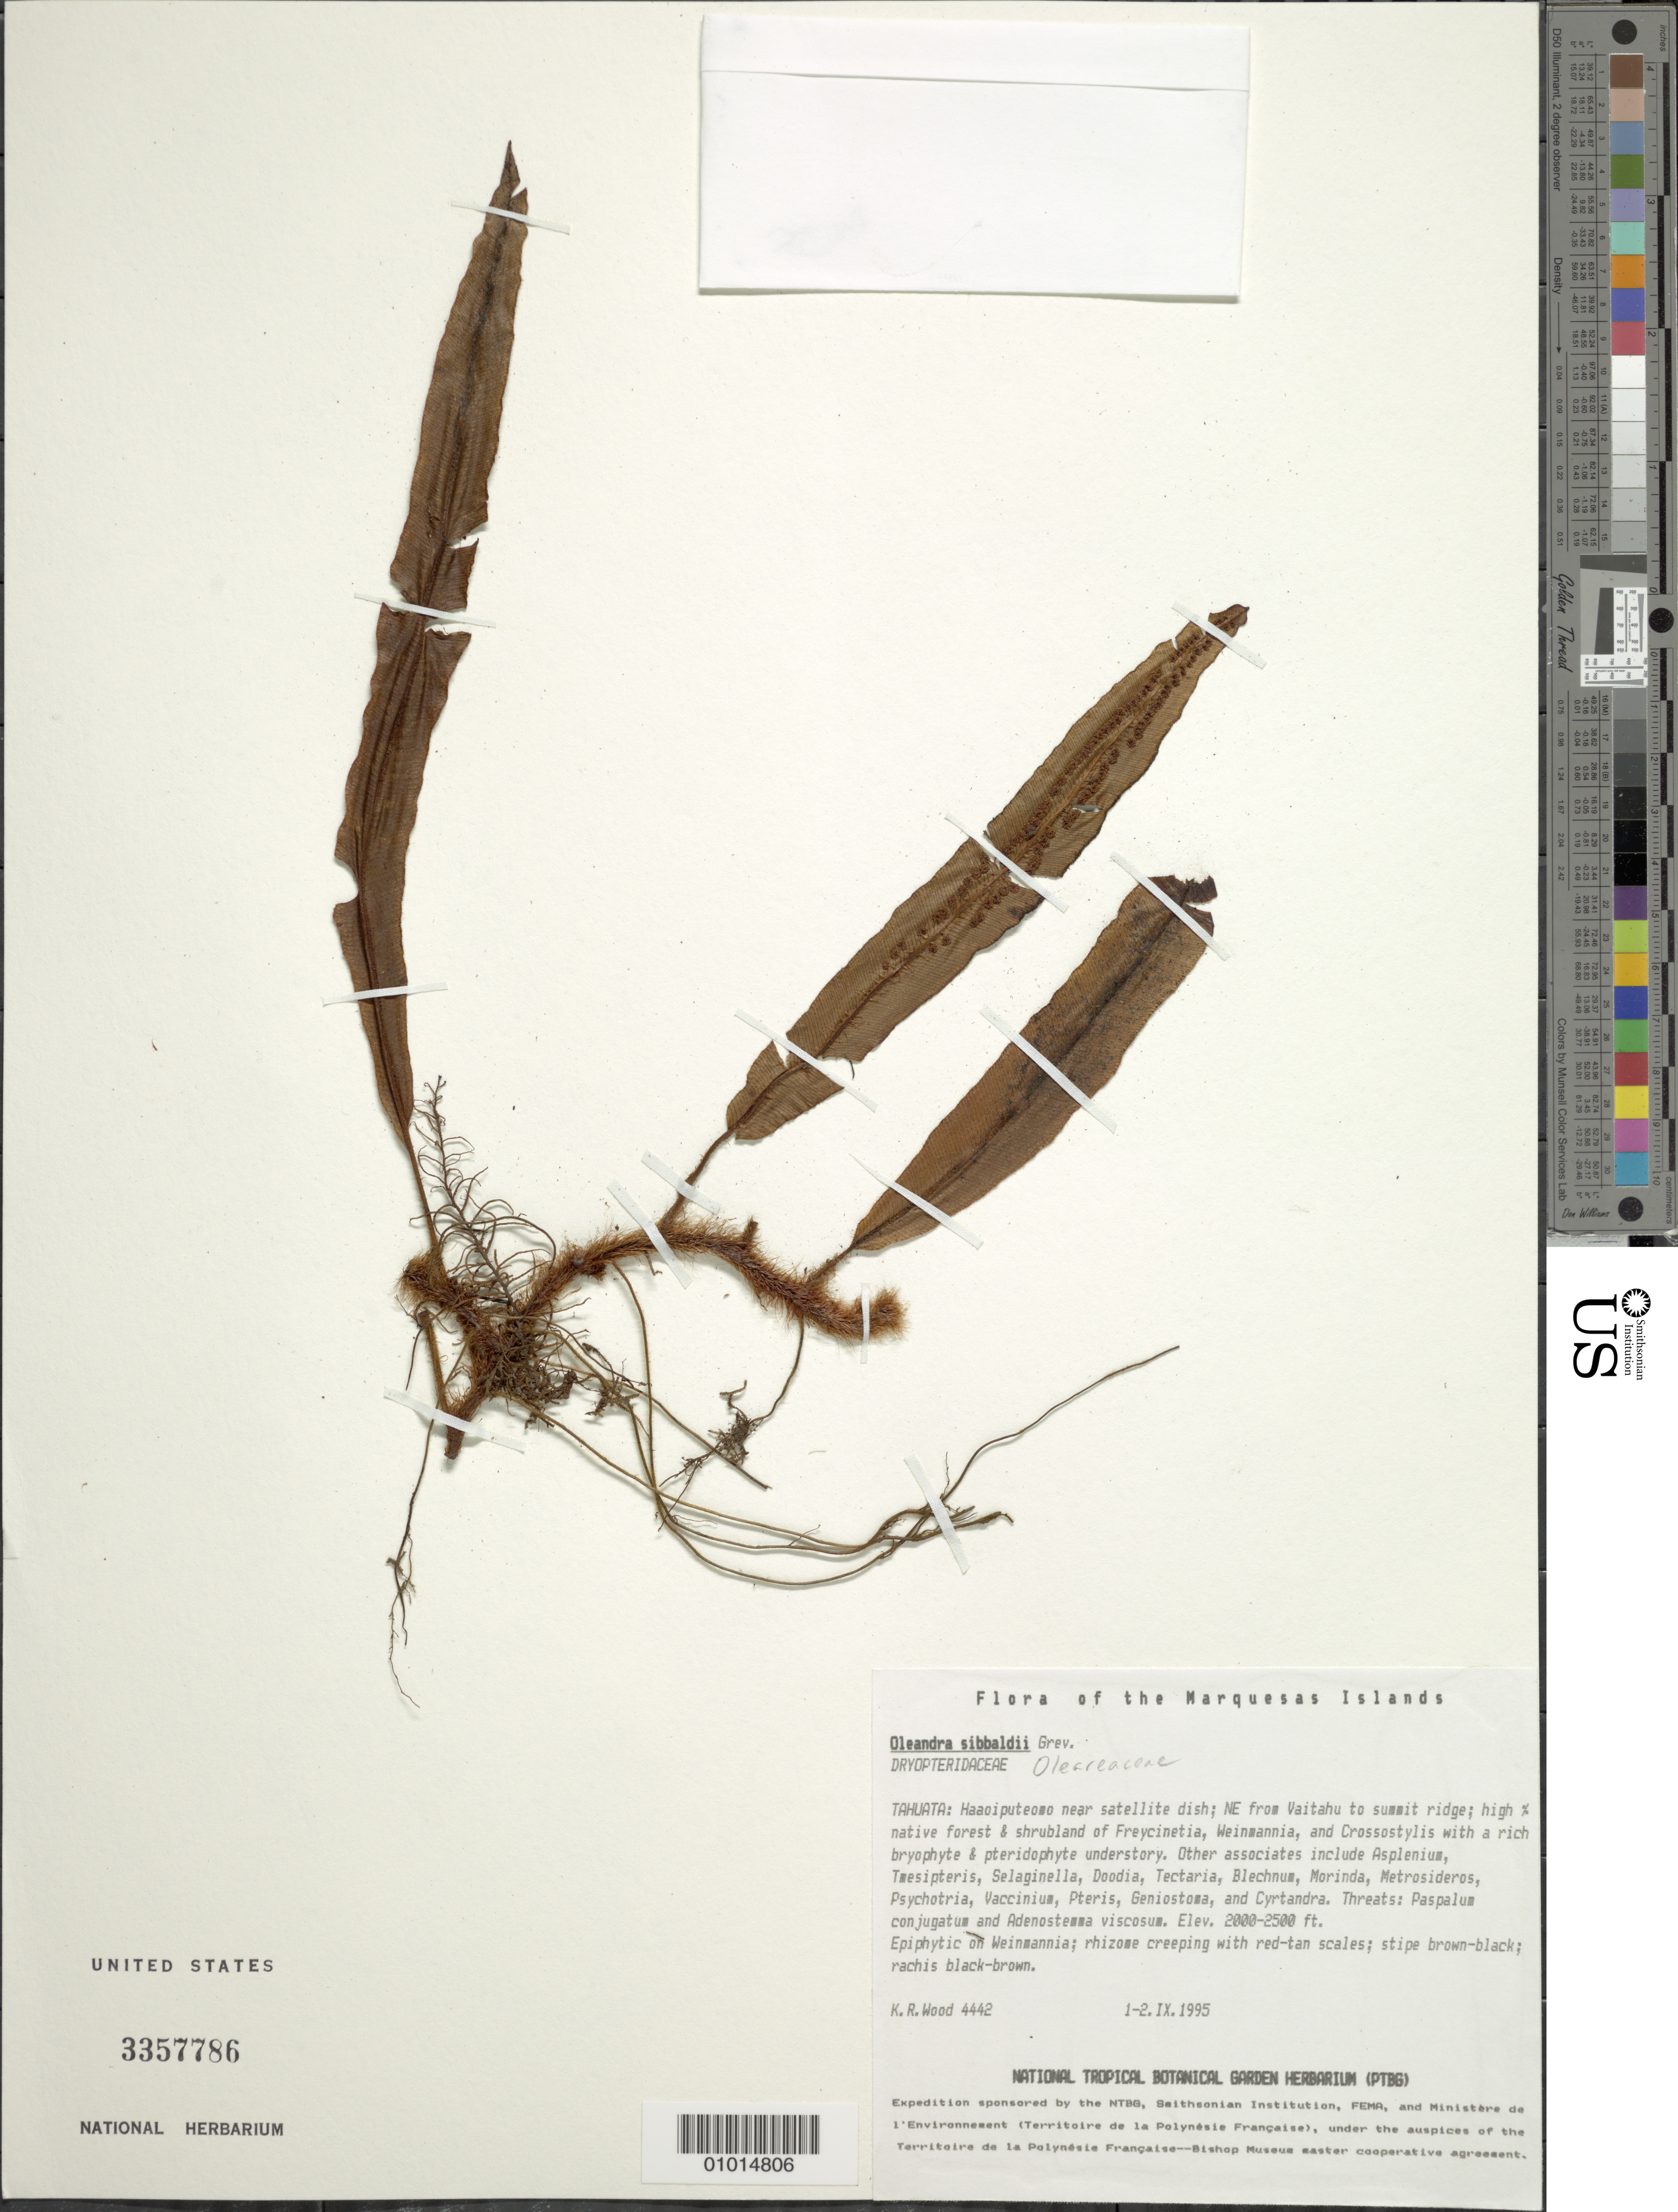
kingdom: Plantae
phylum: Tracheophyta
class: Polypodiopsida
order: Polypodiales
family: Oleandraceae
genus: Oleandra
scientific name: Oleandra sibbaldii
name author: Grev.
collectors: K. R. Wood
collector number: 4442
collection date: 1995-09-01/1995-09-02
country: French Polynesia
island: Tahuata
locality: Haaoiputeoma, near satelite dish, NE from Vaitahu to summit ridge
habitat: High % native forest & shrubland of Freycinetia, Weinmannia and Crossostylis, w/ rich bryophyte & pteridophyte understory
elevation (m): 610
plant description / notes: Paspalum conjugatum, Adenostemma viscosum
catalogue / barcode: US 3357786